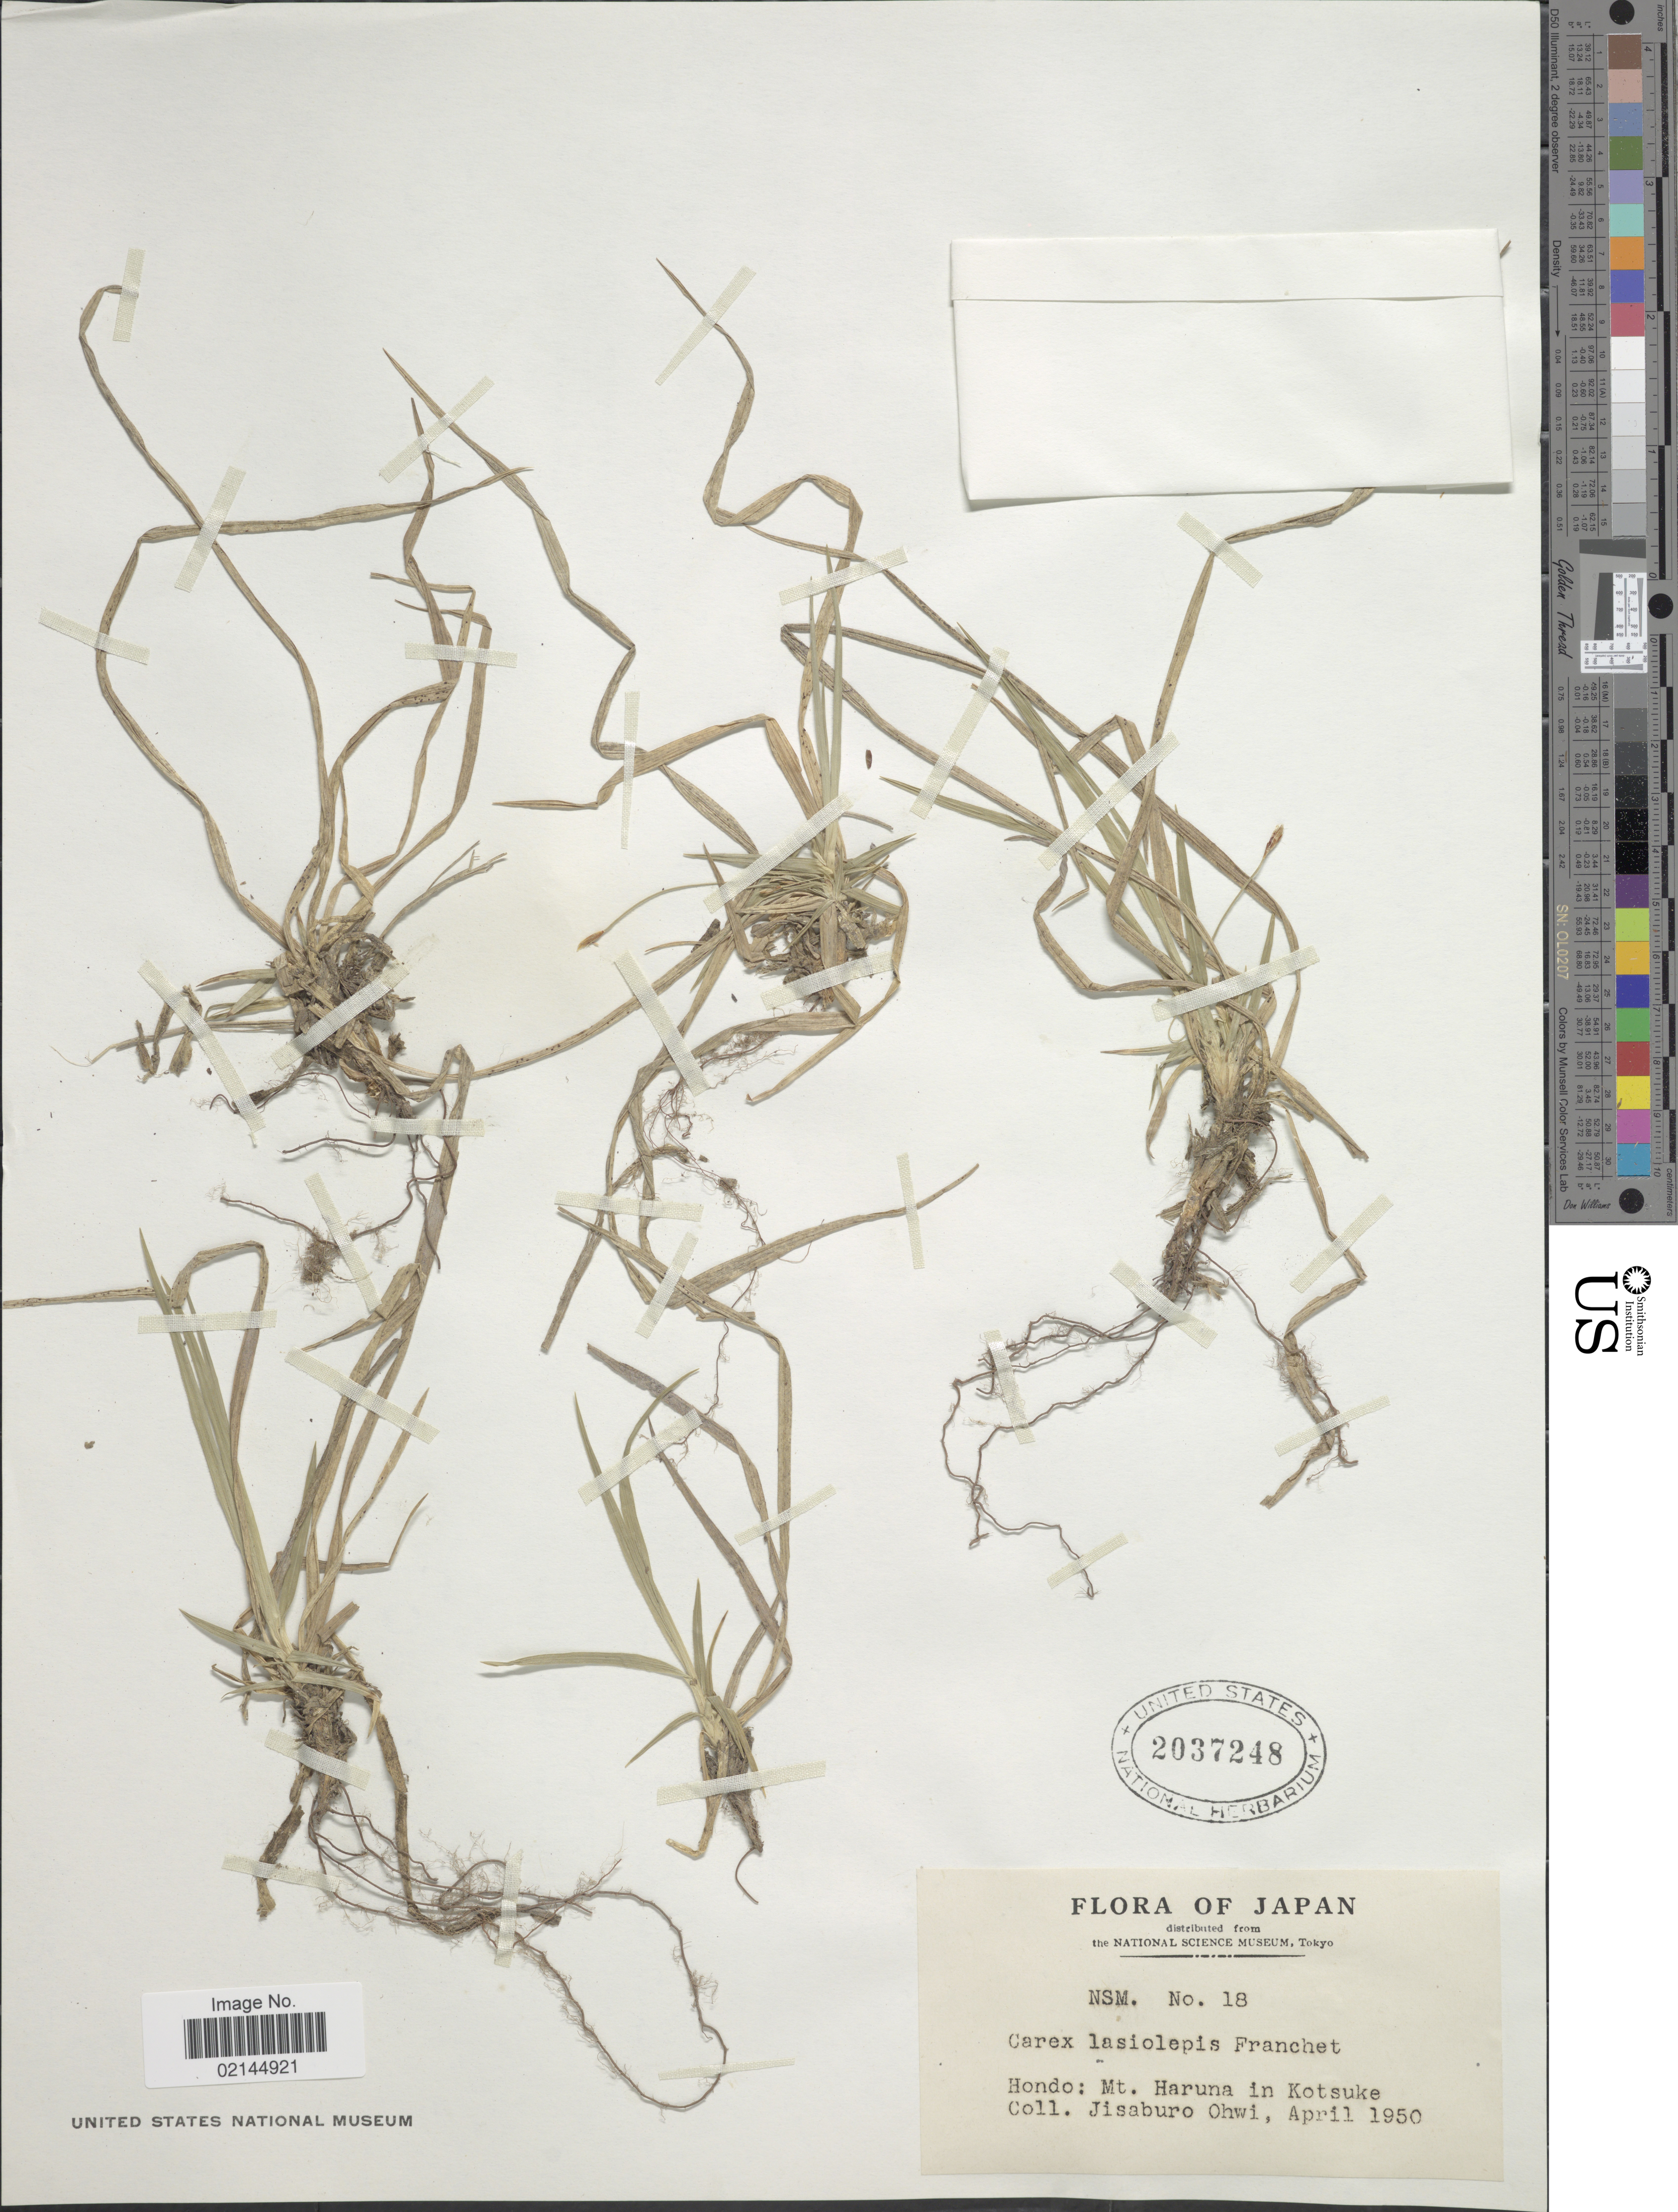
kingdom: Plantae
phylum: Tracheophyta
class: Liliopsida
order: Poales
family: Cyperaceae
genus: Carex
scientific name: Carex lasiolepis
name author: Franch.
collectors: J. Ohwi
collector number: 18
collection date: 1950-04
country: Japan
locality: Hondo: Mt. Haruna in Kotsuke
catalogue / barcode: US 2037248